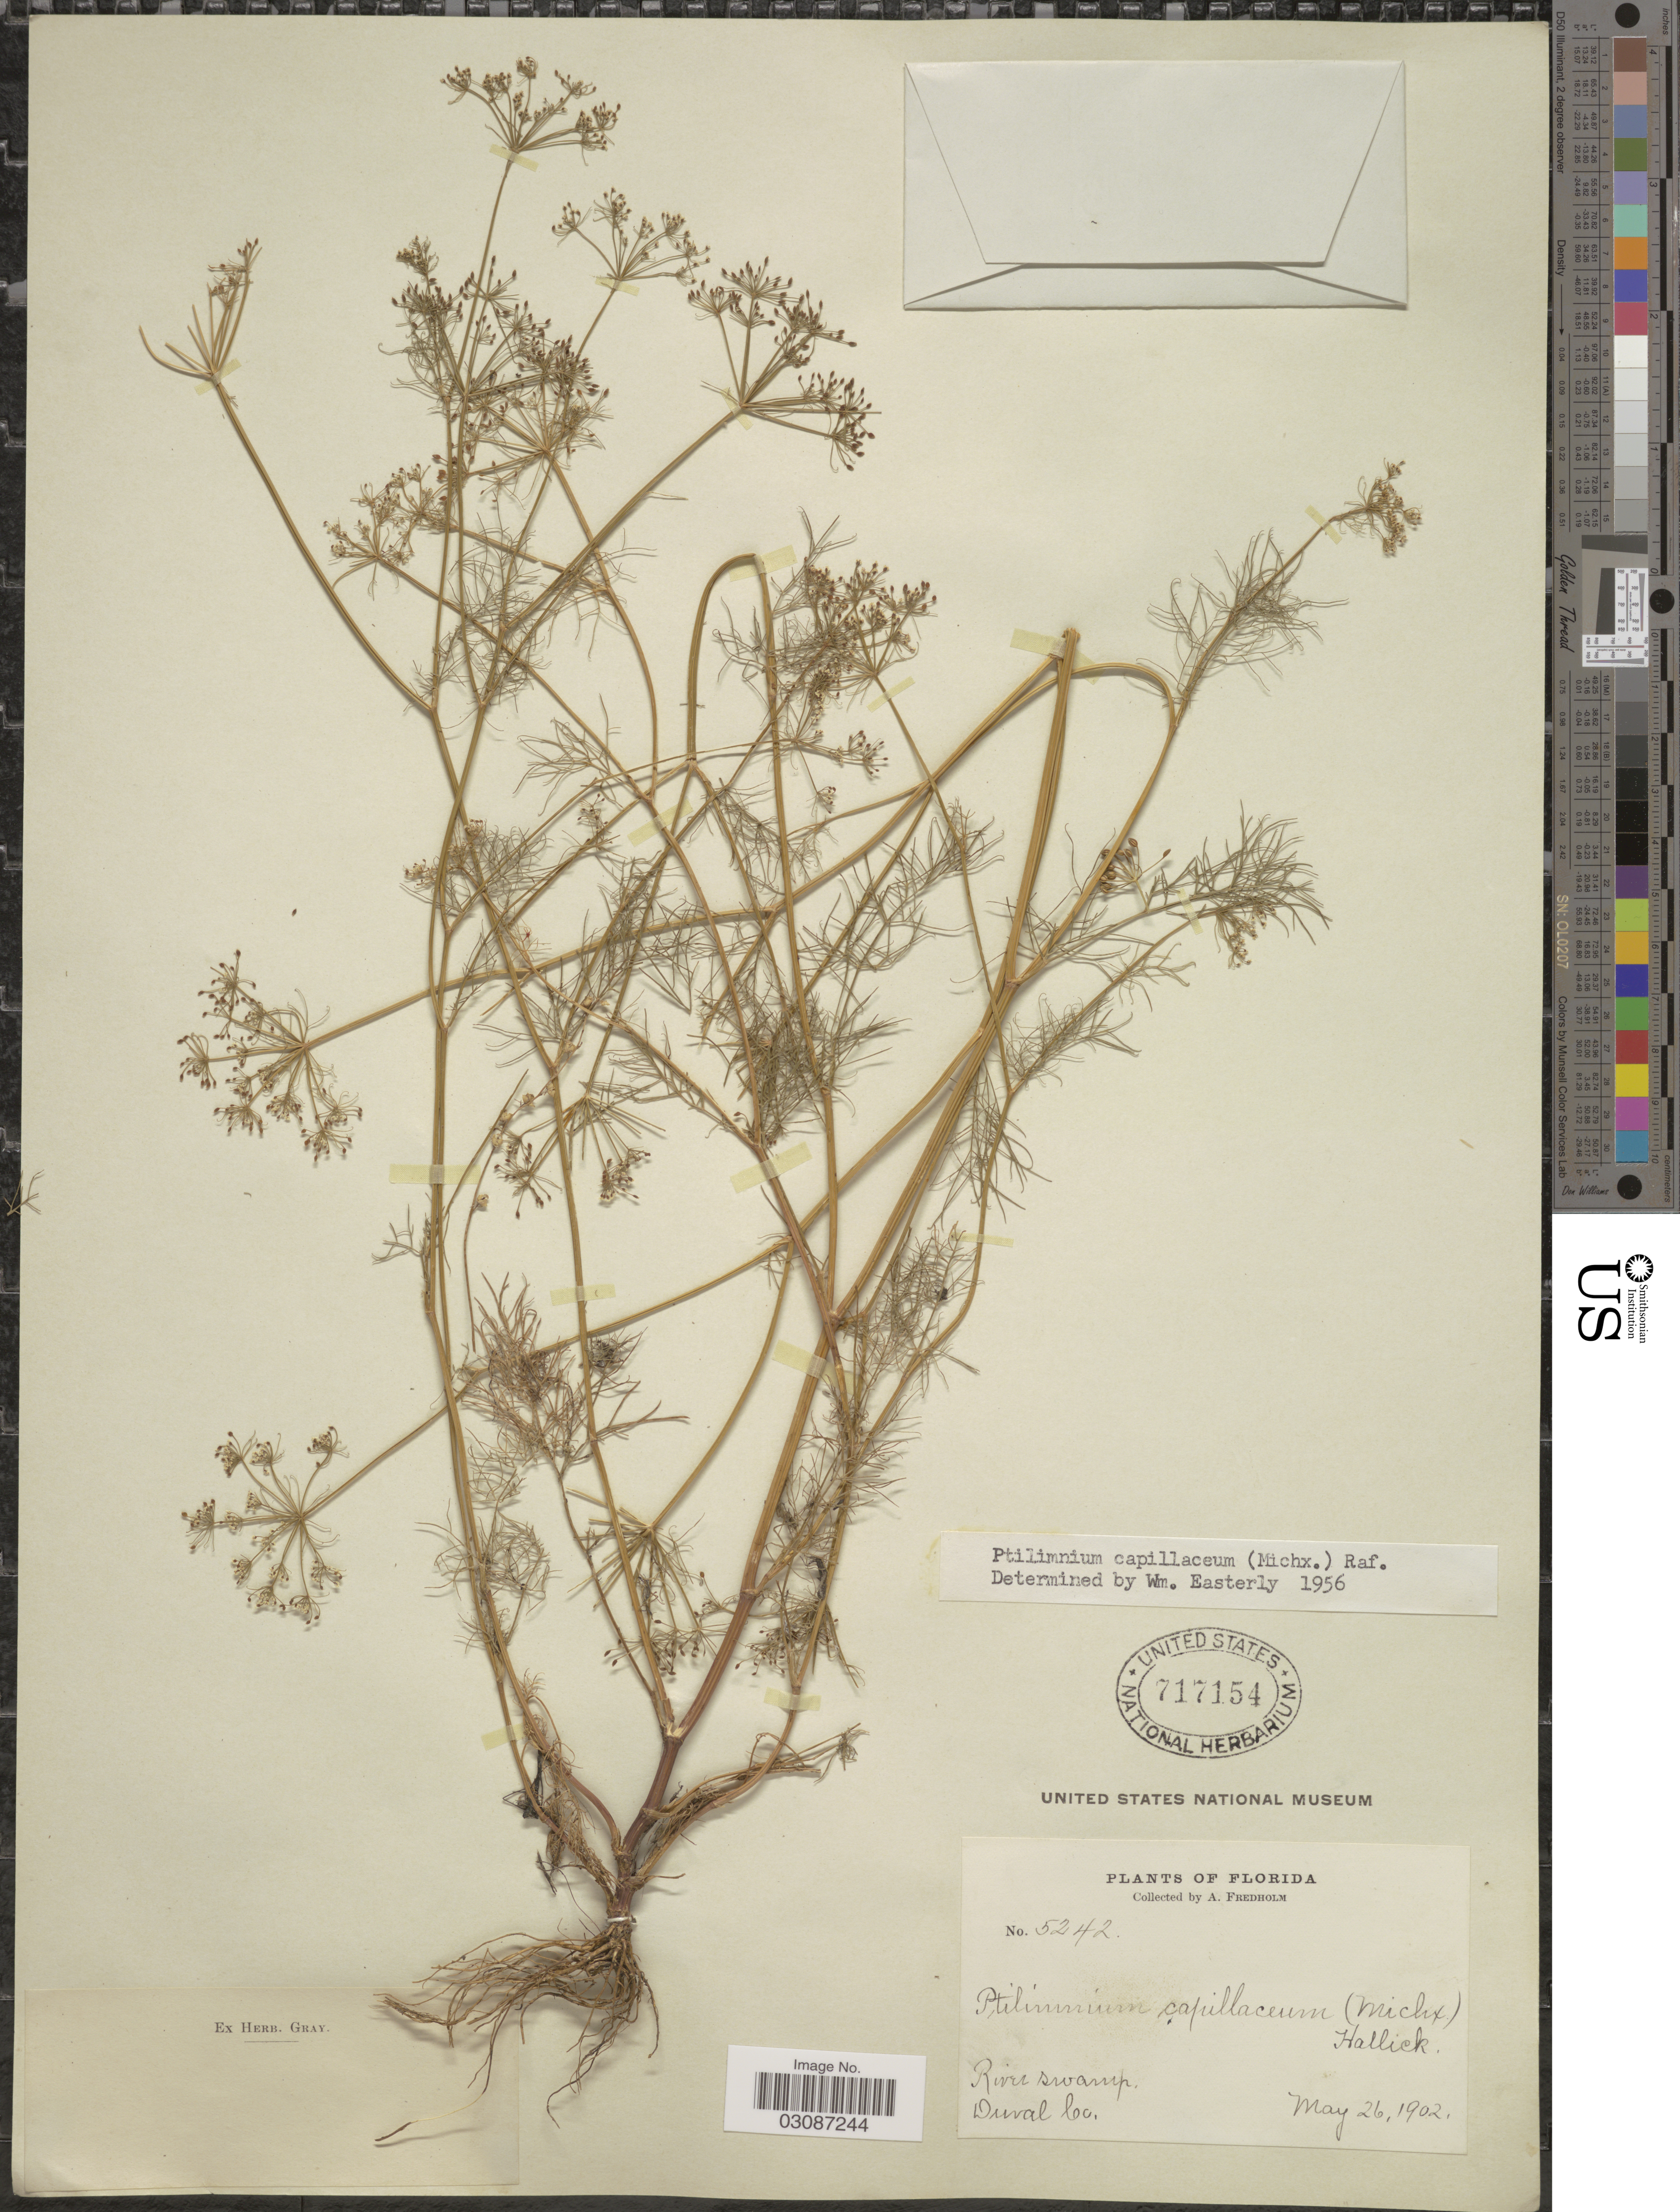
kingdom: Plantae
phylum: Tracheophyta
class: Magnoliopsida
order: Apiales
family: Apiaceae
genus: Ptilimnium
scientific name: Ptilimnium capillaceum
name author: (Michx.) Raf.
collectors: A. Fredholm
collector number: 5242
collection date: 1902-05-26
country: United States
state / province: Florida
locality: Duval Co.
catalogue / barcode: US 717154